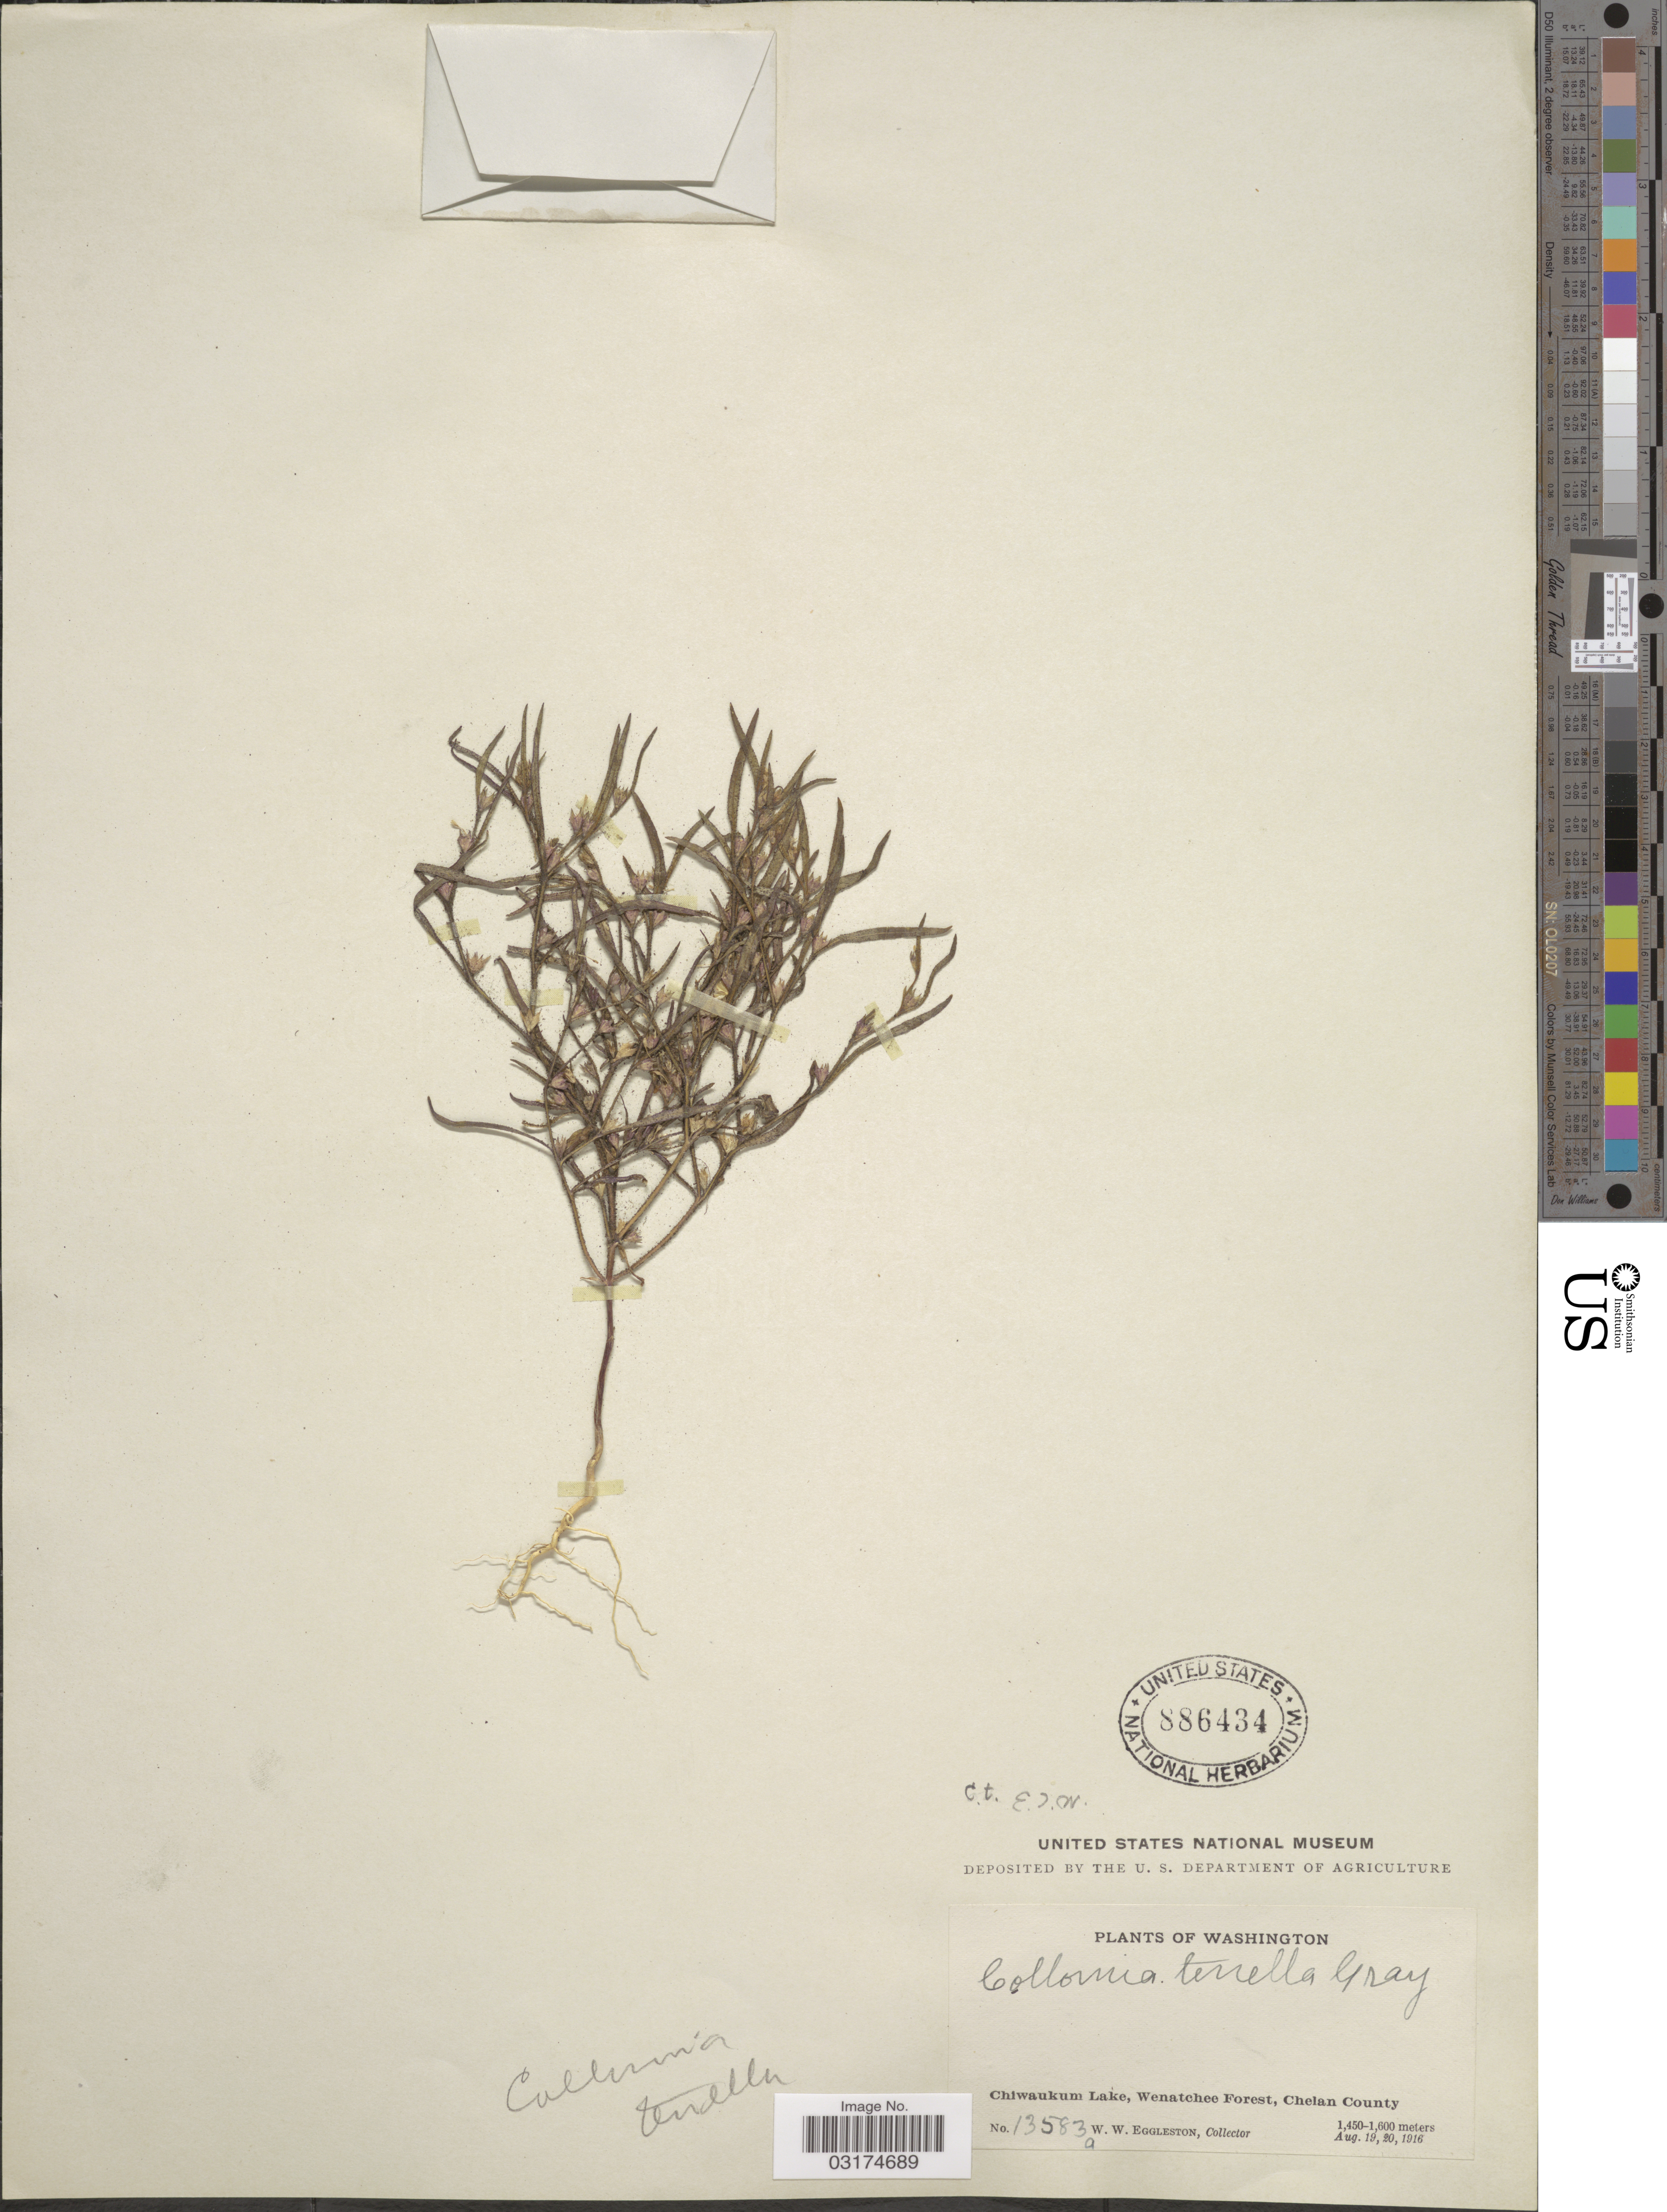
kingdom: Plantae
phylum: Tracheophyta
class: Magnoliopsida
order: Ericales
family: Polemoniaceae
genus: Collomia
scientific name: Collomia tenella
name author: A. Gray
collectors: W. W. Eggleston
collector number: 13583a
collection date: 1916-08-19/1916-08-20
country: United States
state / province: Washington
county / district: Chelan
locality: Chiwaukum Lake, Wenatchee Forest, Chelan County.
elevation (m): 1450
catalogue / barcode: US 886434